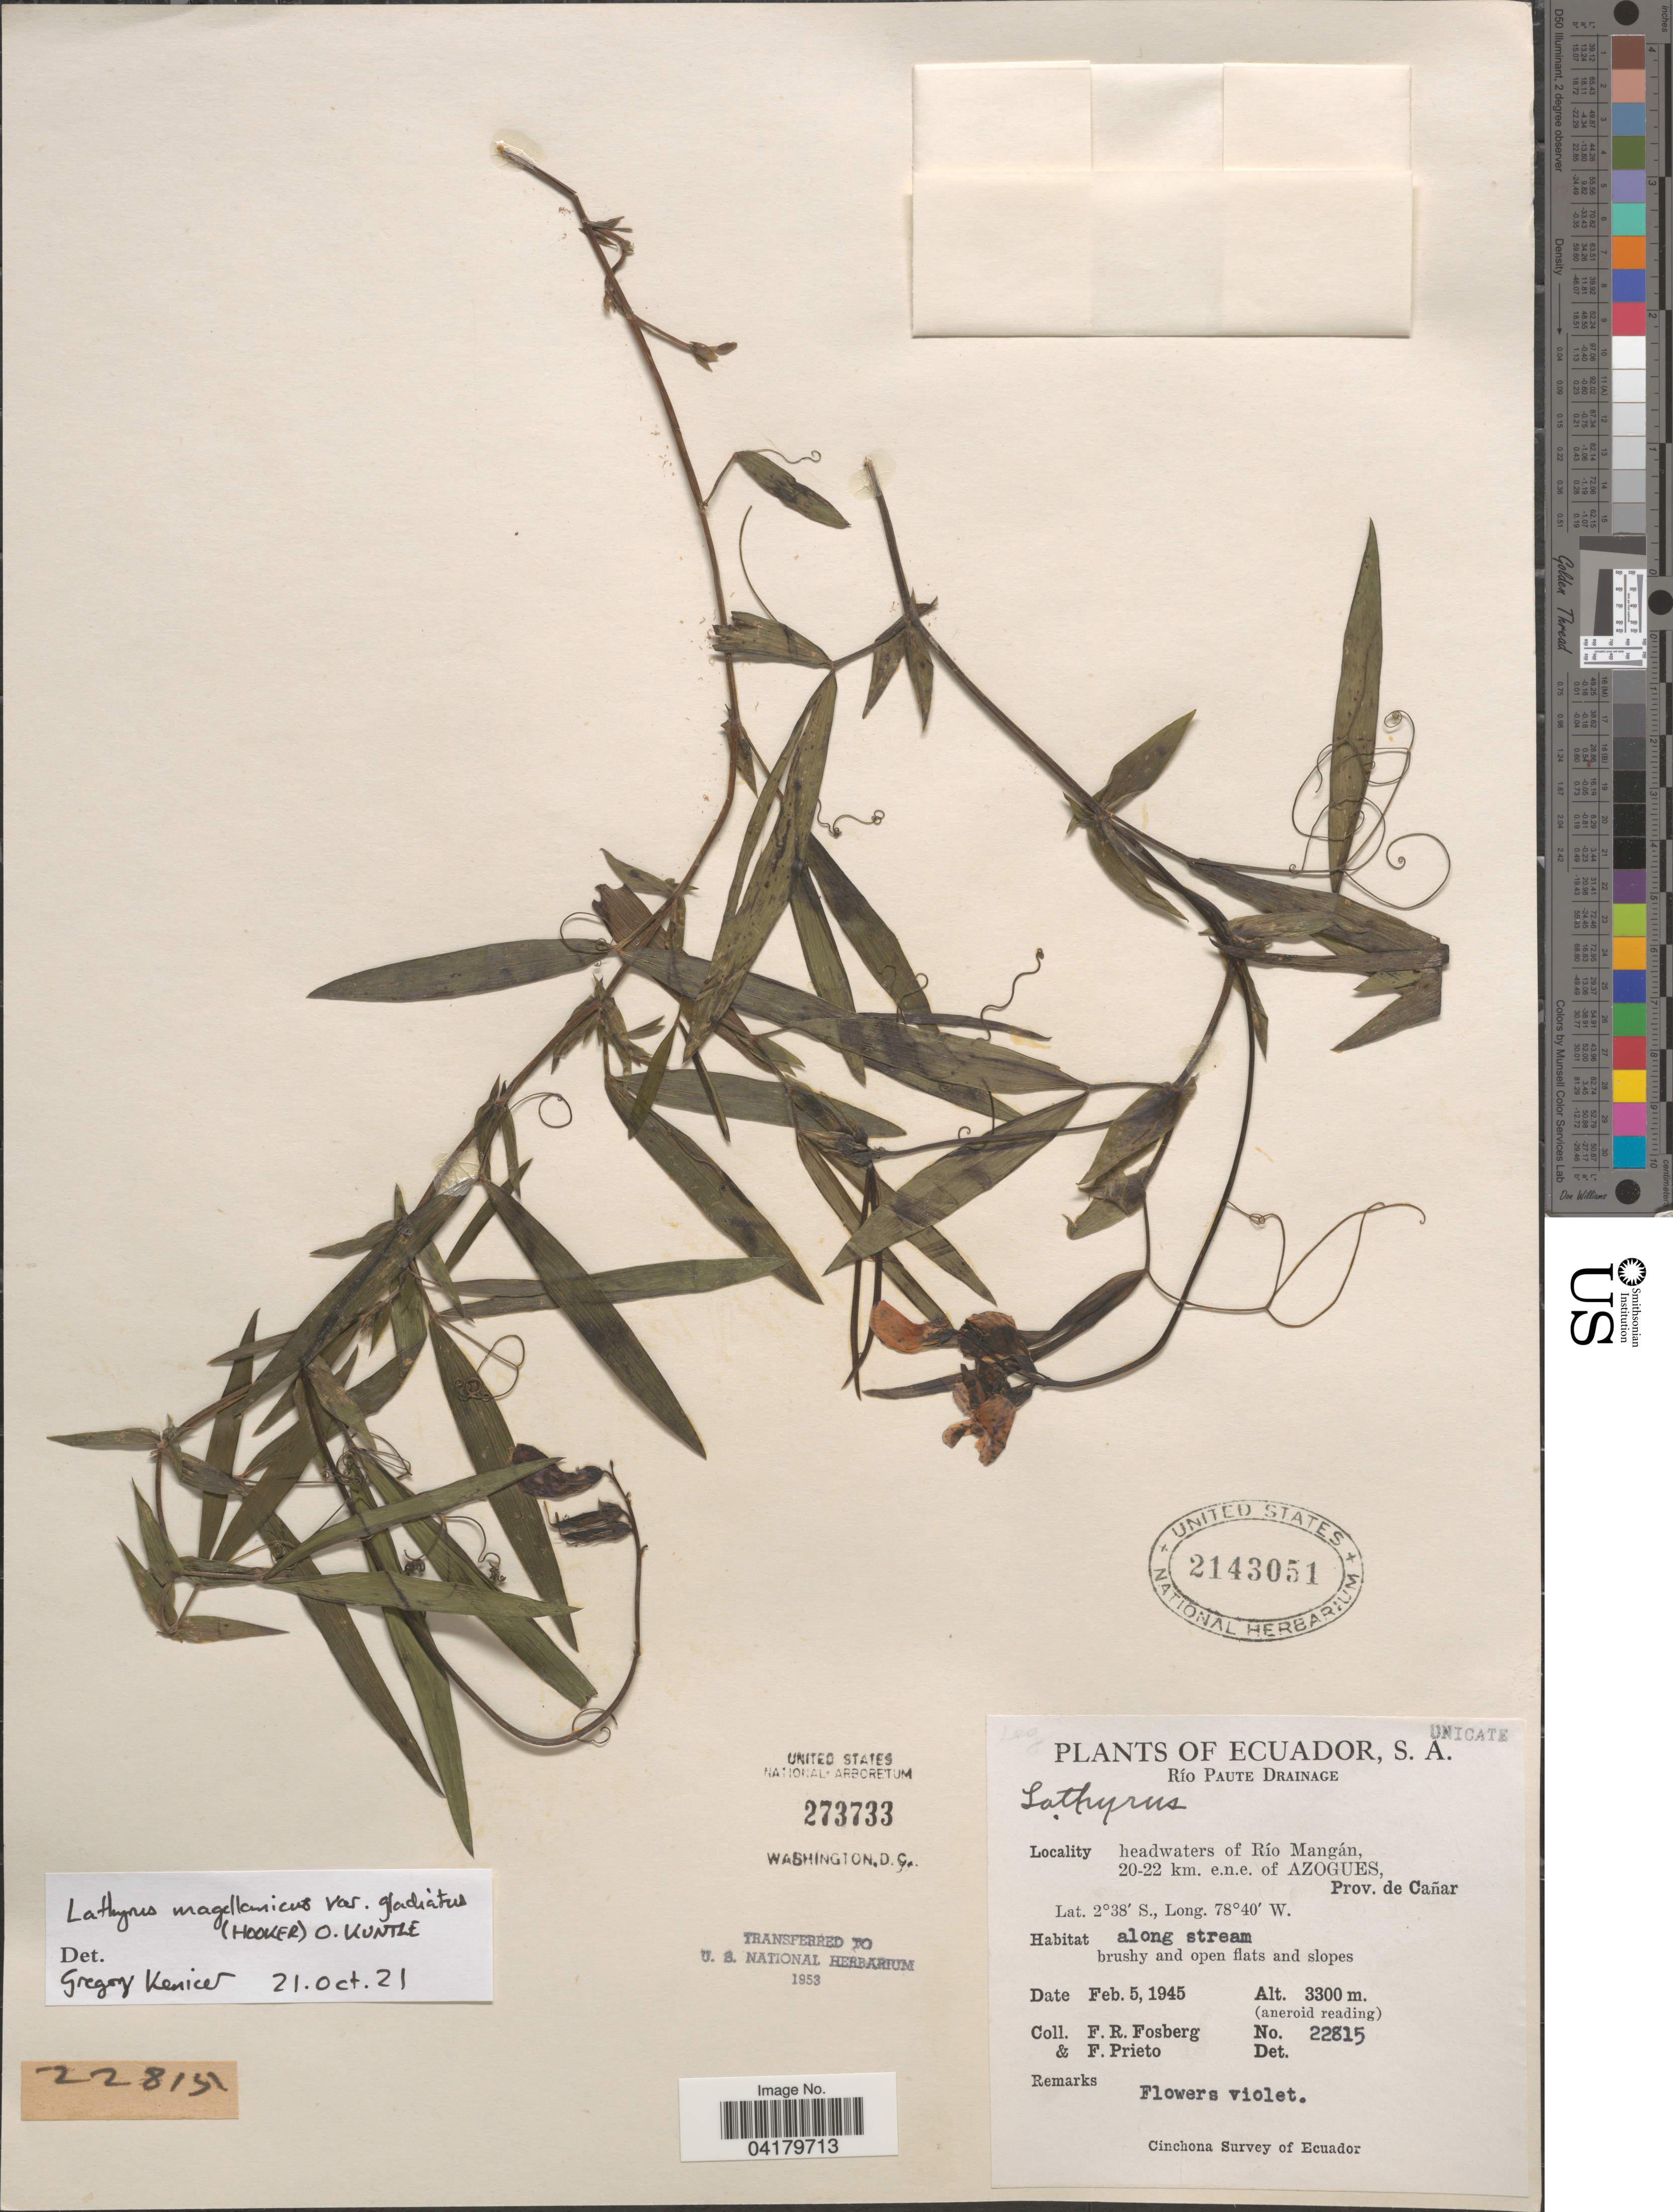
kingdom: Plantae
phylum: Tracheophyta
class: Magnoliopsida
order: Fabales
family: Fabaceae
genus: Lathyrus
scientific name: Lathyrus magellanicus var. gladiatus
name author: (Hook.) Kuntze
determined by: Kenicer, Gregory J.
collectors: F. R. Fosberg & F. Prieto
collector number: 22815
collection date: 1945-02-05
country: Ecuador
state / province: Cañar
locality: Río Paute Drainage. Headwaters of Río Mangán, 20-22 km. e.n.e. of Azogues. Cinchona Survey of Ecuador.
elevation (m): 3300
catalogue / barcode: US 2143051